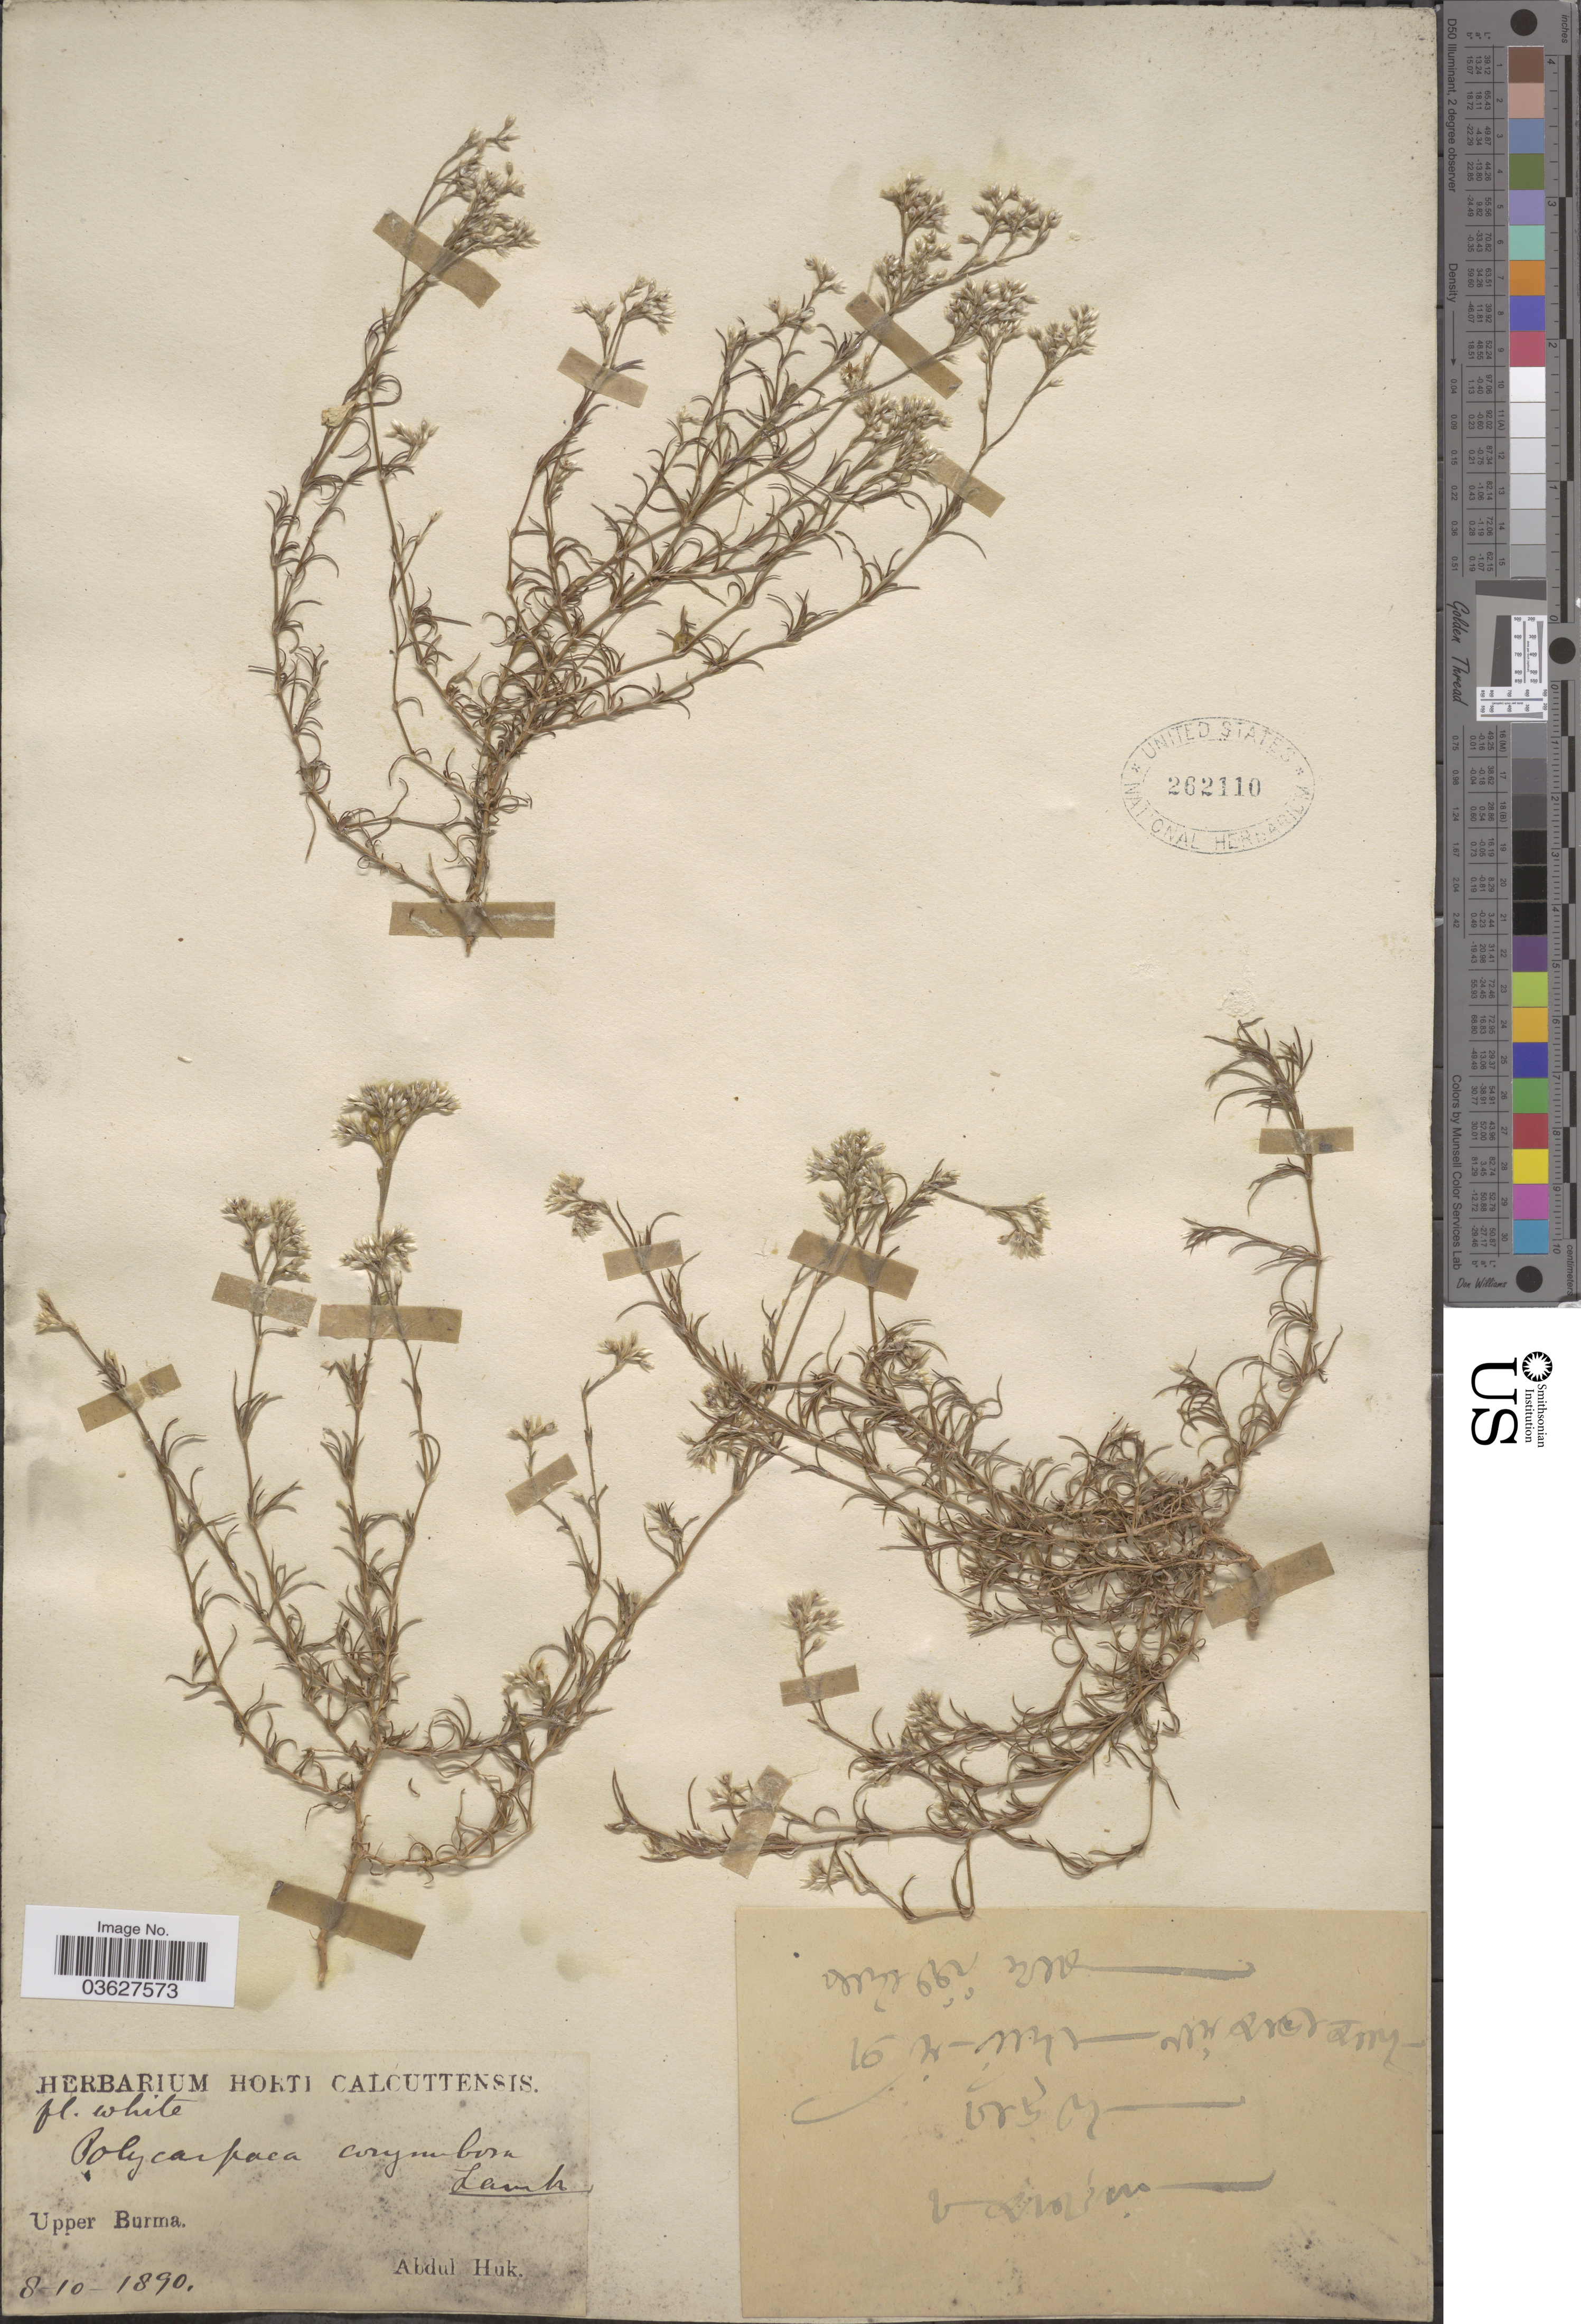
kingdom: Plantae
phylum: Tracheophyta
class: Magnoliopsida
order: Caryophyllales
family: Caryophyllaceae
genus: Polycarpaea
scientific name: Polycarpaea corymbosa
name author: (L.) Lam.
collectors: A. Huk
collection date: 1890-10-08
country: Myanmar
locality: Upper Burma.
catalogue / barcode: US 262110